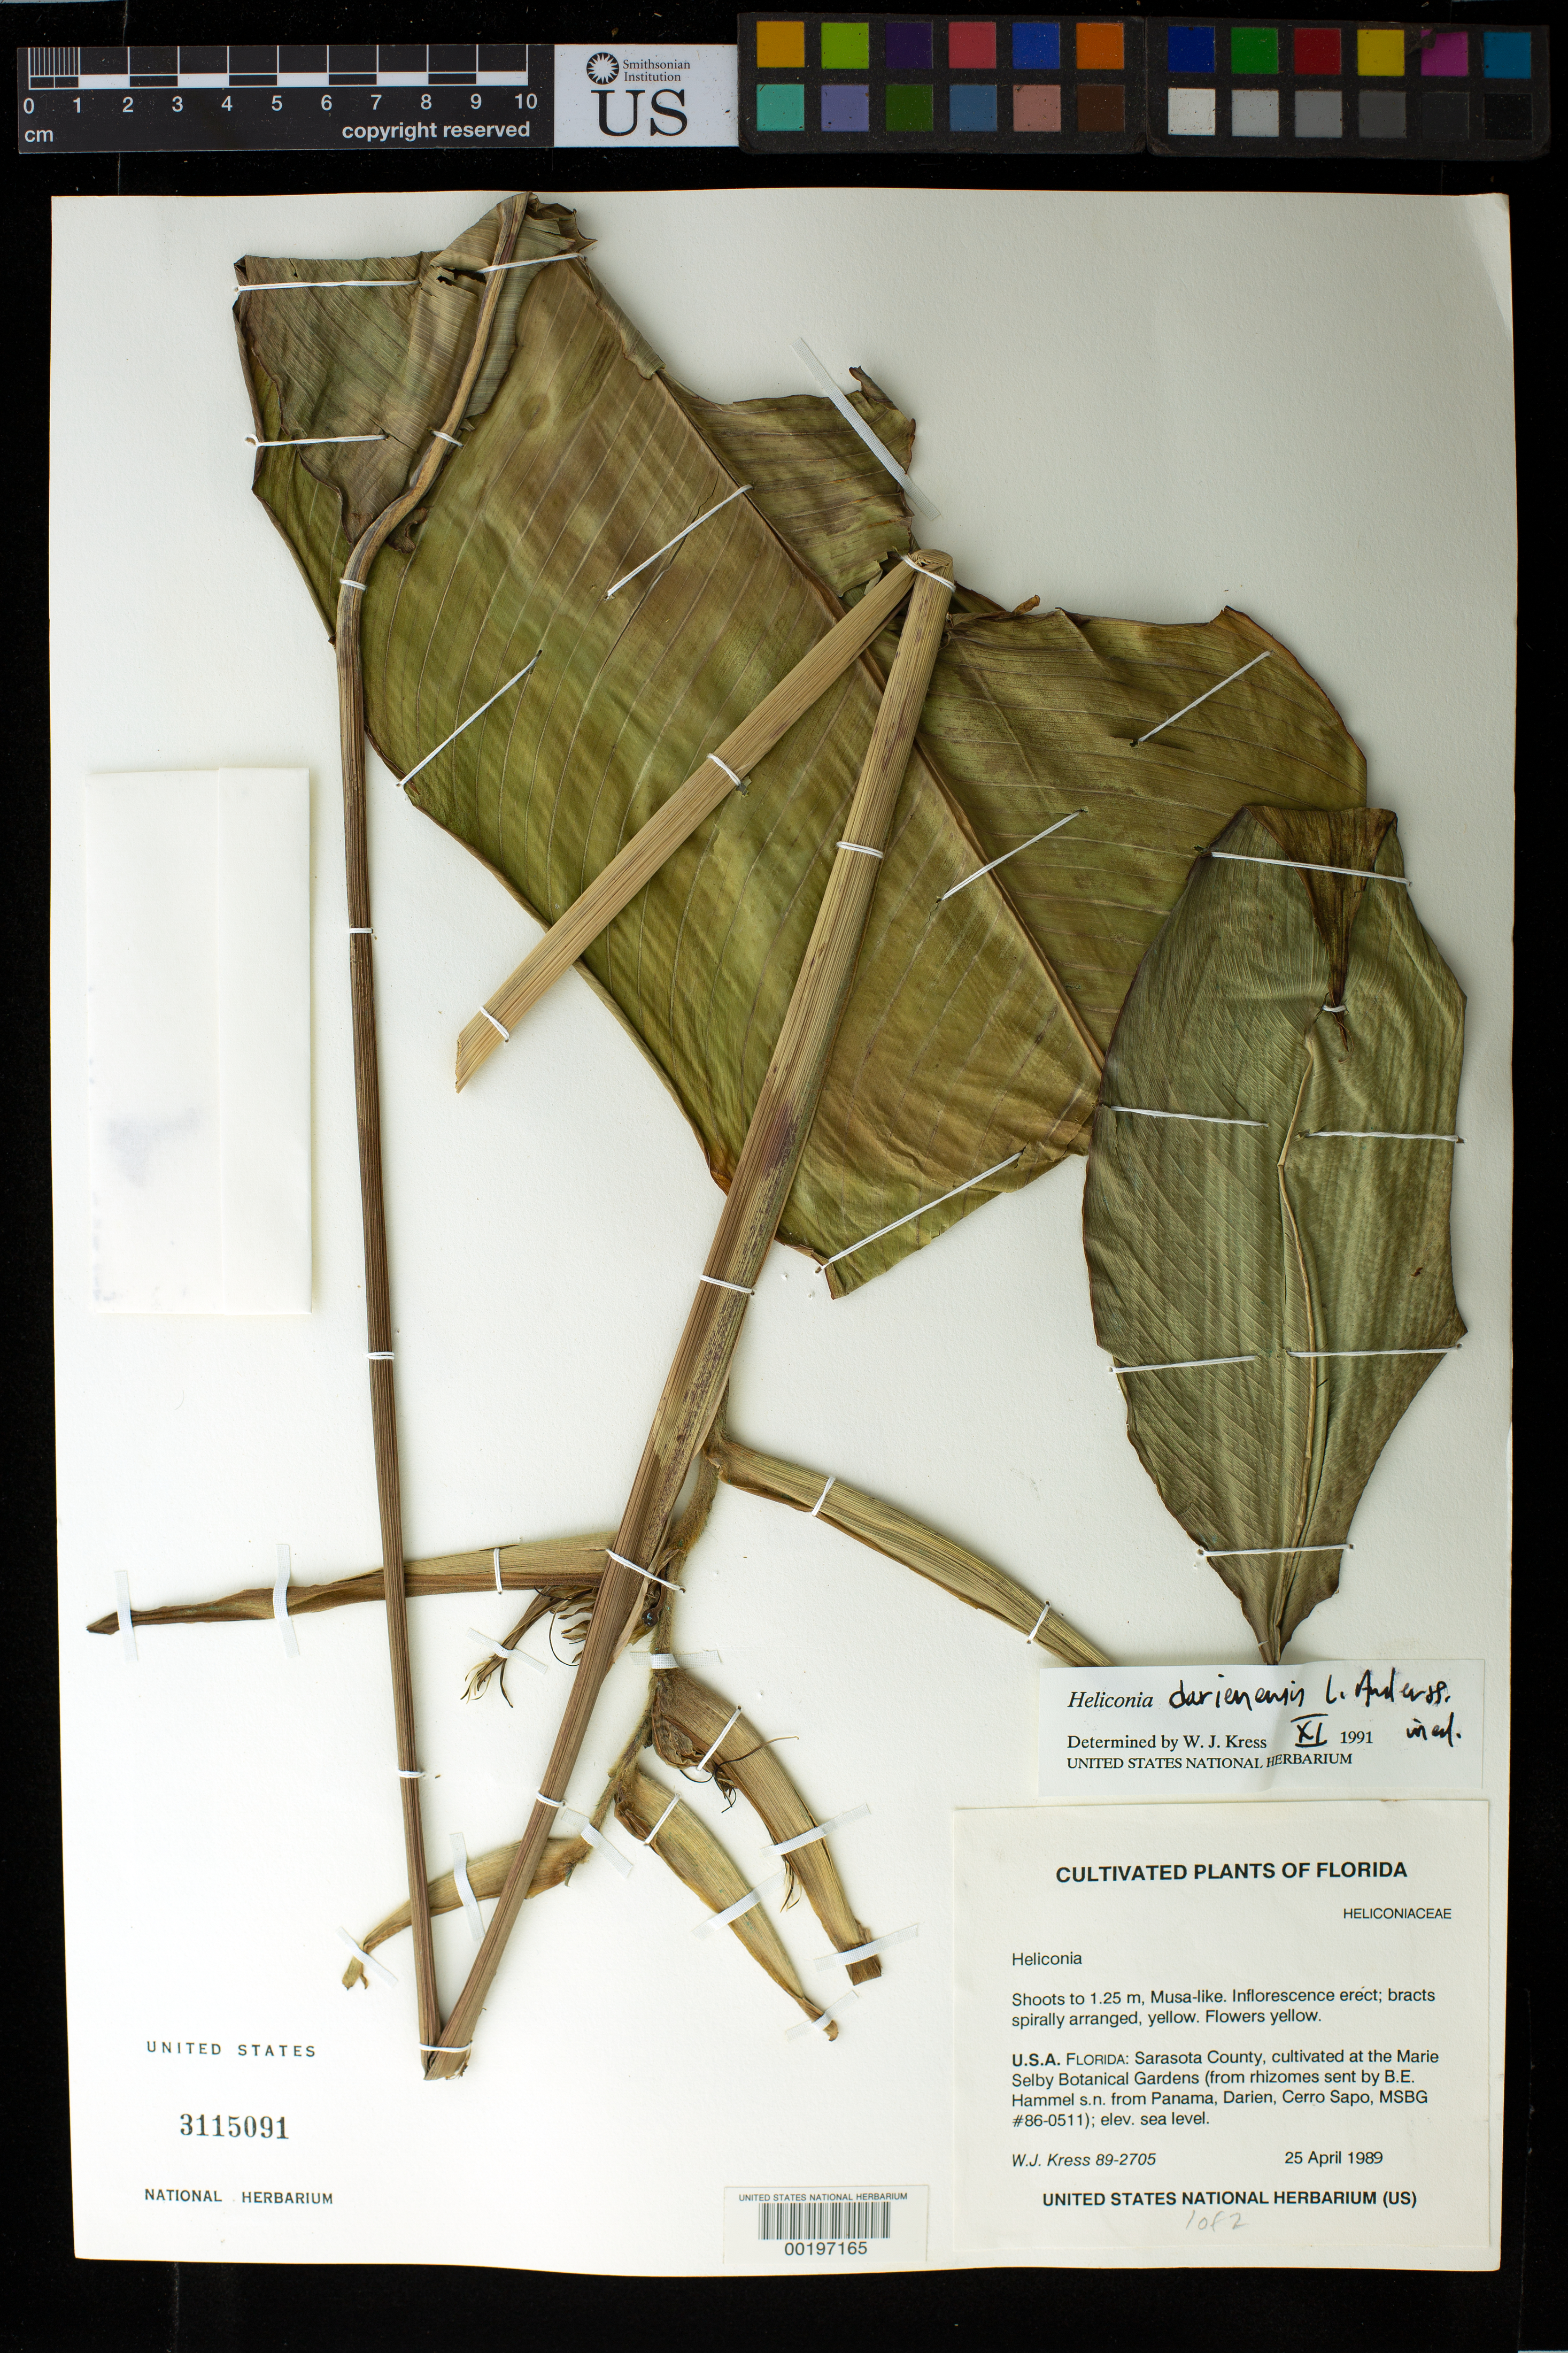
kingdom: Plantae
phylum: Tracheophyta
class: Liliopsida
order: Zingiberales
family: Heliconiaceae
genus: Heliconia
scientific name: Heliconia darienensis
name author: L. Andersson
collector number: Msbg #86-0511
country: Panama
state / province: Darién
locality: Cerro Sapo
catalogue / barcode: US 3115091